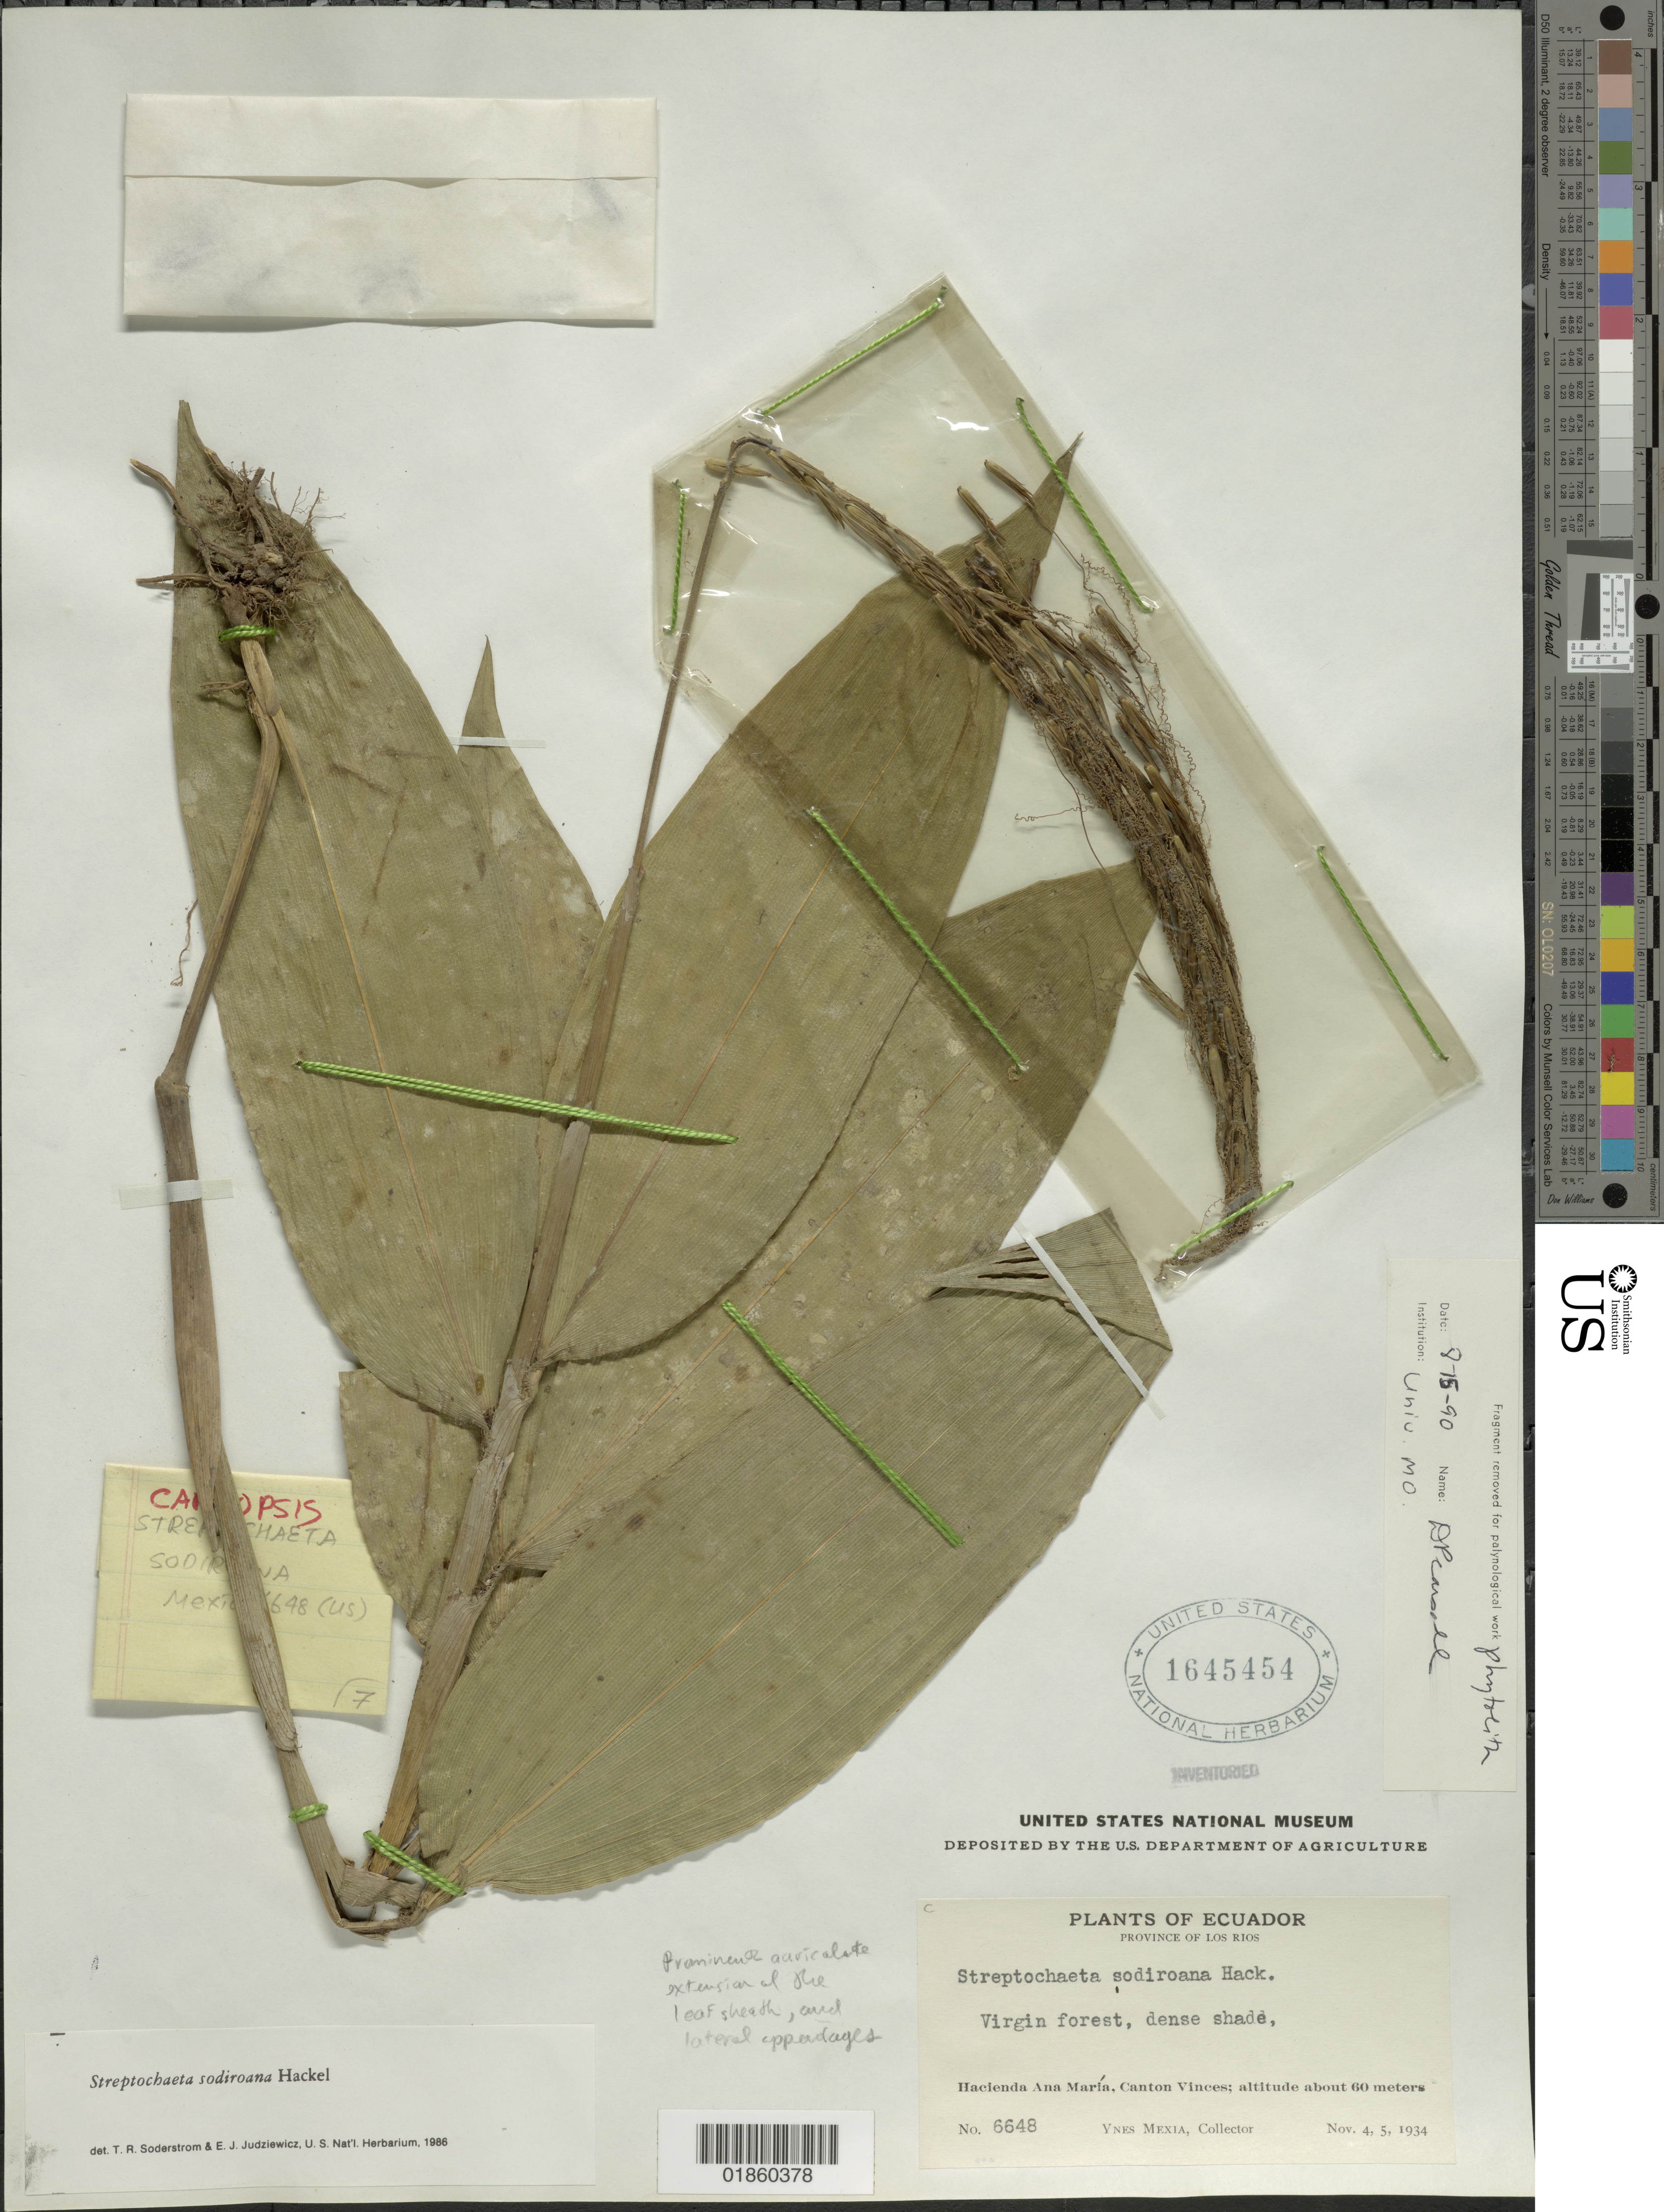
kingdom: Plantae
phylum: Tracheophyta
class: Liliopsida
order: Poales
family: Poaceae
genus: Streptochaeta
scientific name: Streptochaeta sodiroana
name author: Hack.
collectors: Y. Mexia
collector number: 6648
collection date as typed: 04 Nov 1934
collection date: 1934-11-04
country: Ecuador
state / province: Los Ríos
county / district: Vinces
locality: Canton Vinces, Hacienda Ana Maria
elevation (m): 60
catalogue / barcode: US 1645454